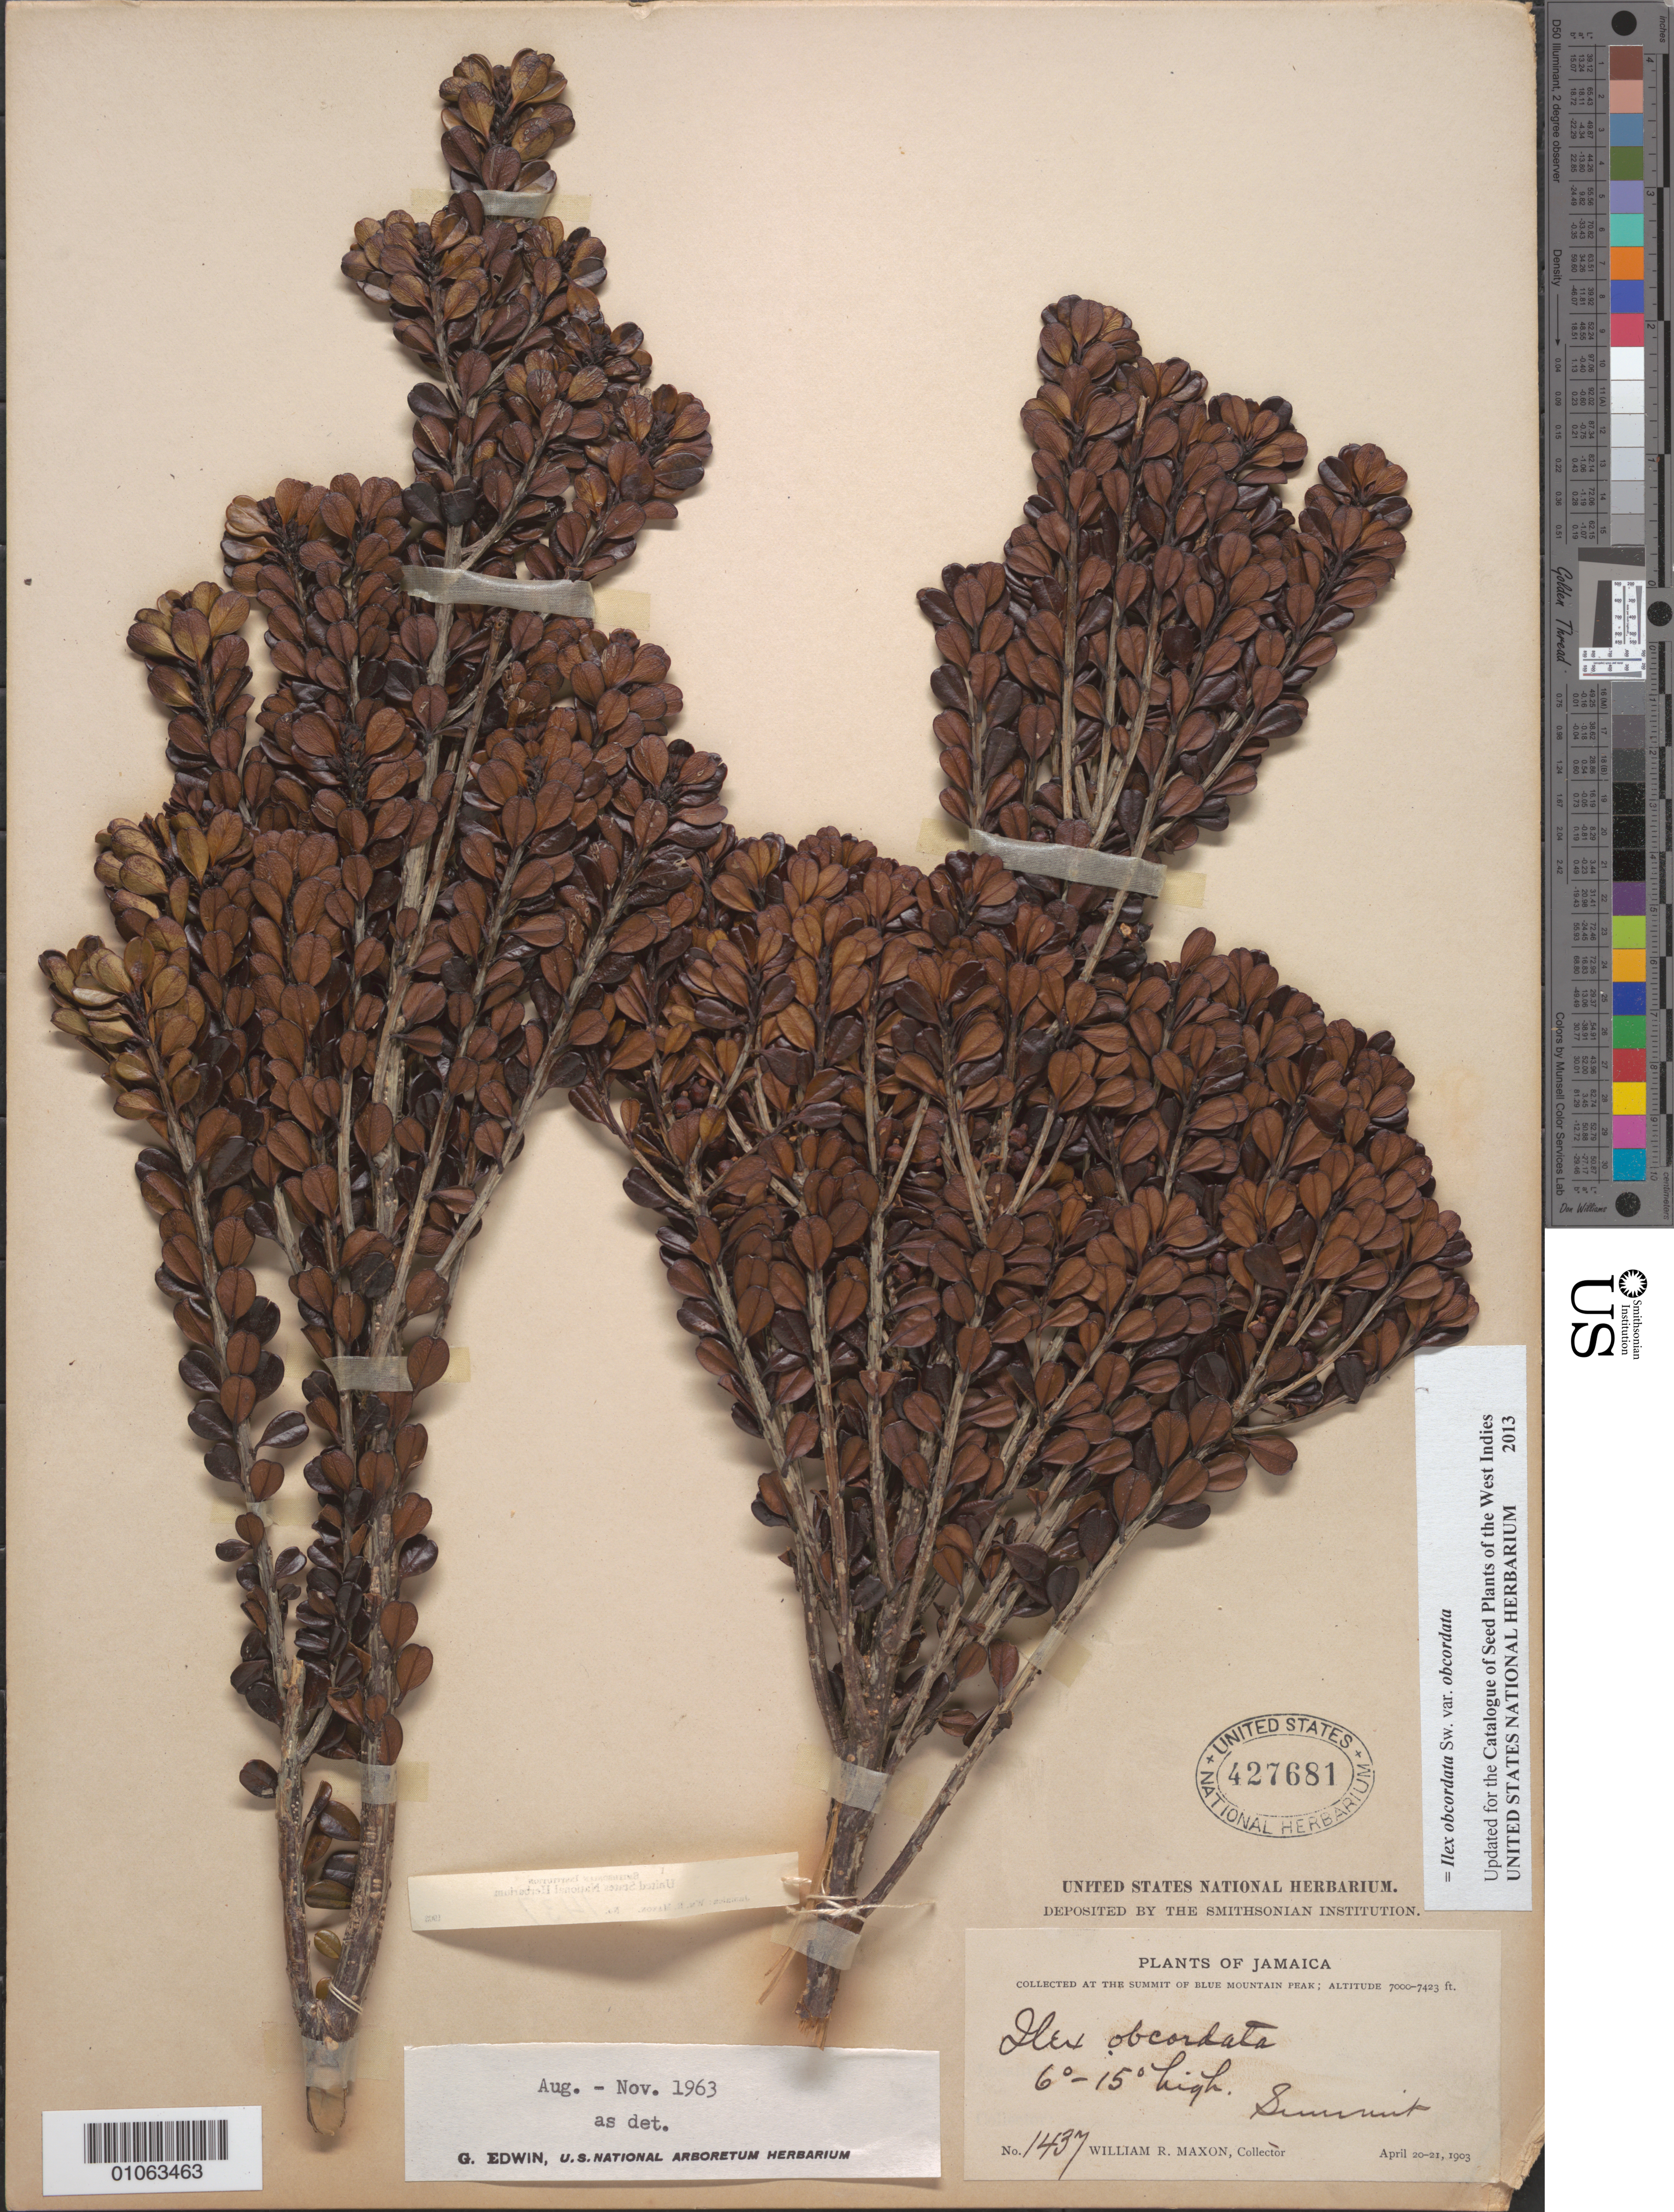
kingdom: Plantae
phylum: Tracheophyta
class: Magnoliopsida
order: Aquifoliales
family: Aquifoliaceae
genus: Ilex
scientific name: Ilex obcordata var. obcordata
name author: Sw.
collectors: W. R. Maxon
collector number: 1437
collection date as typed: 20 Apr 1903 to 21 Apr 1903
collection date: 1903-04-20/1903-04-21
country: Jamaica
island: Jamaica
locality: Summit of Blue mountain peak.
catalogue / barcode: US 427681